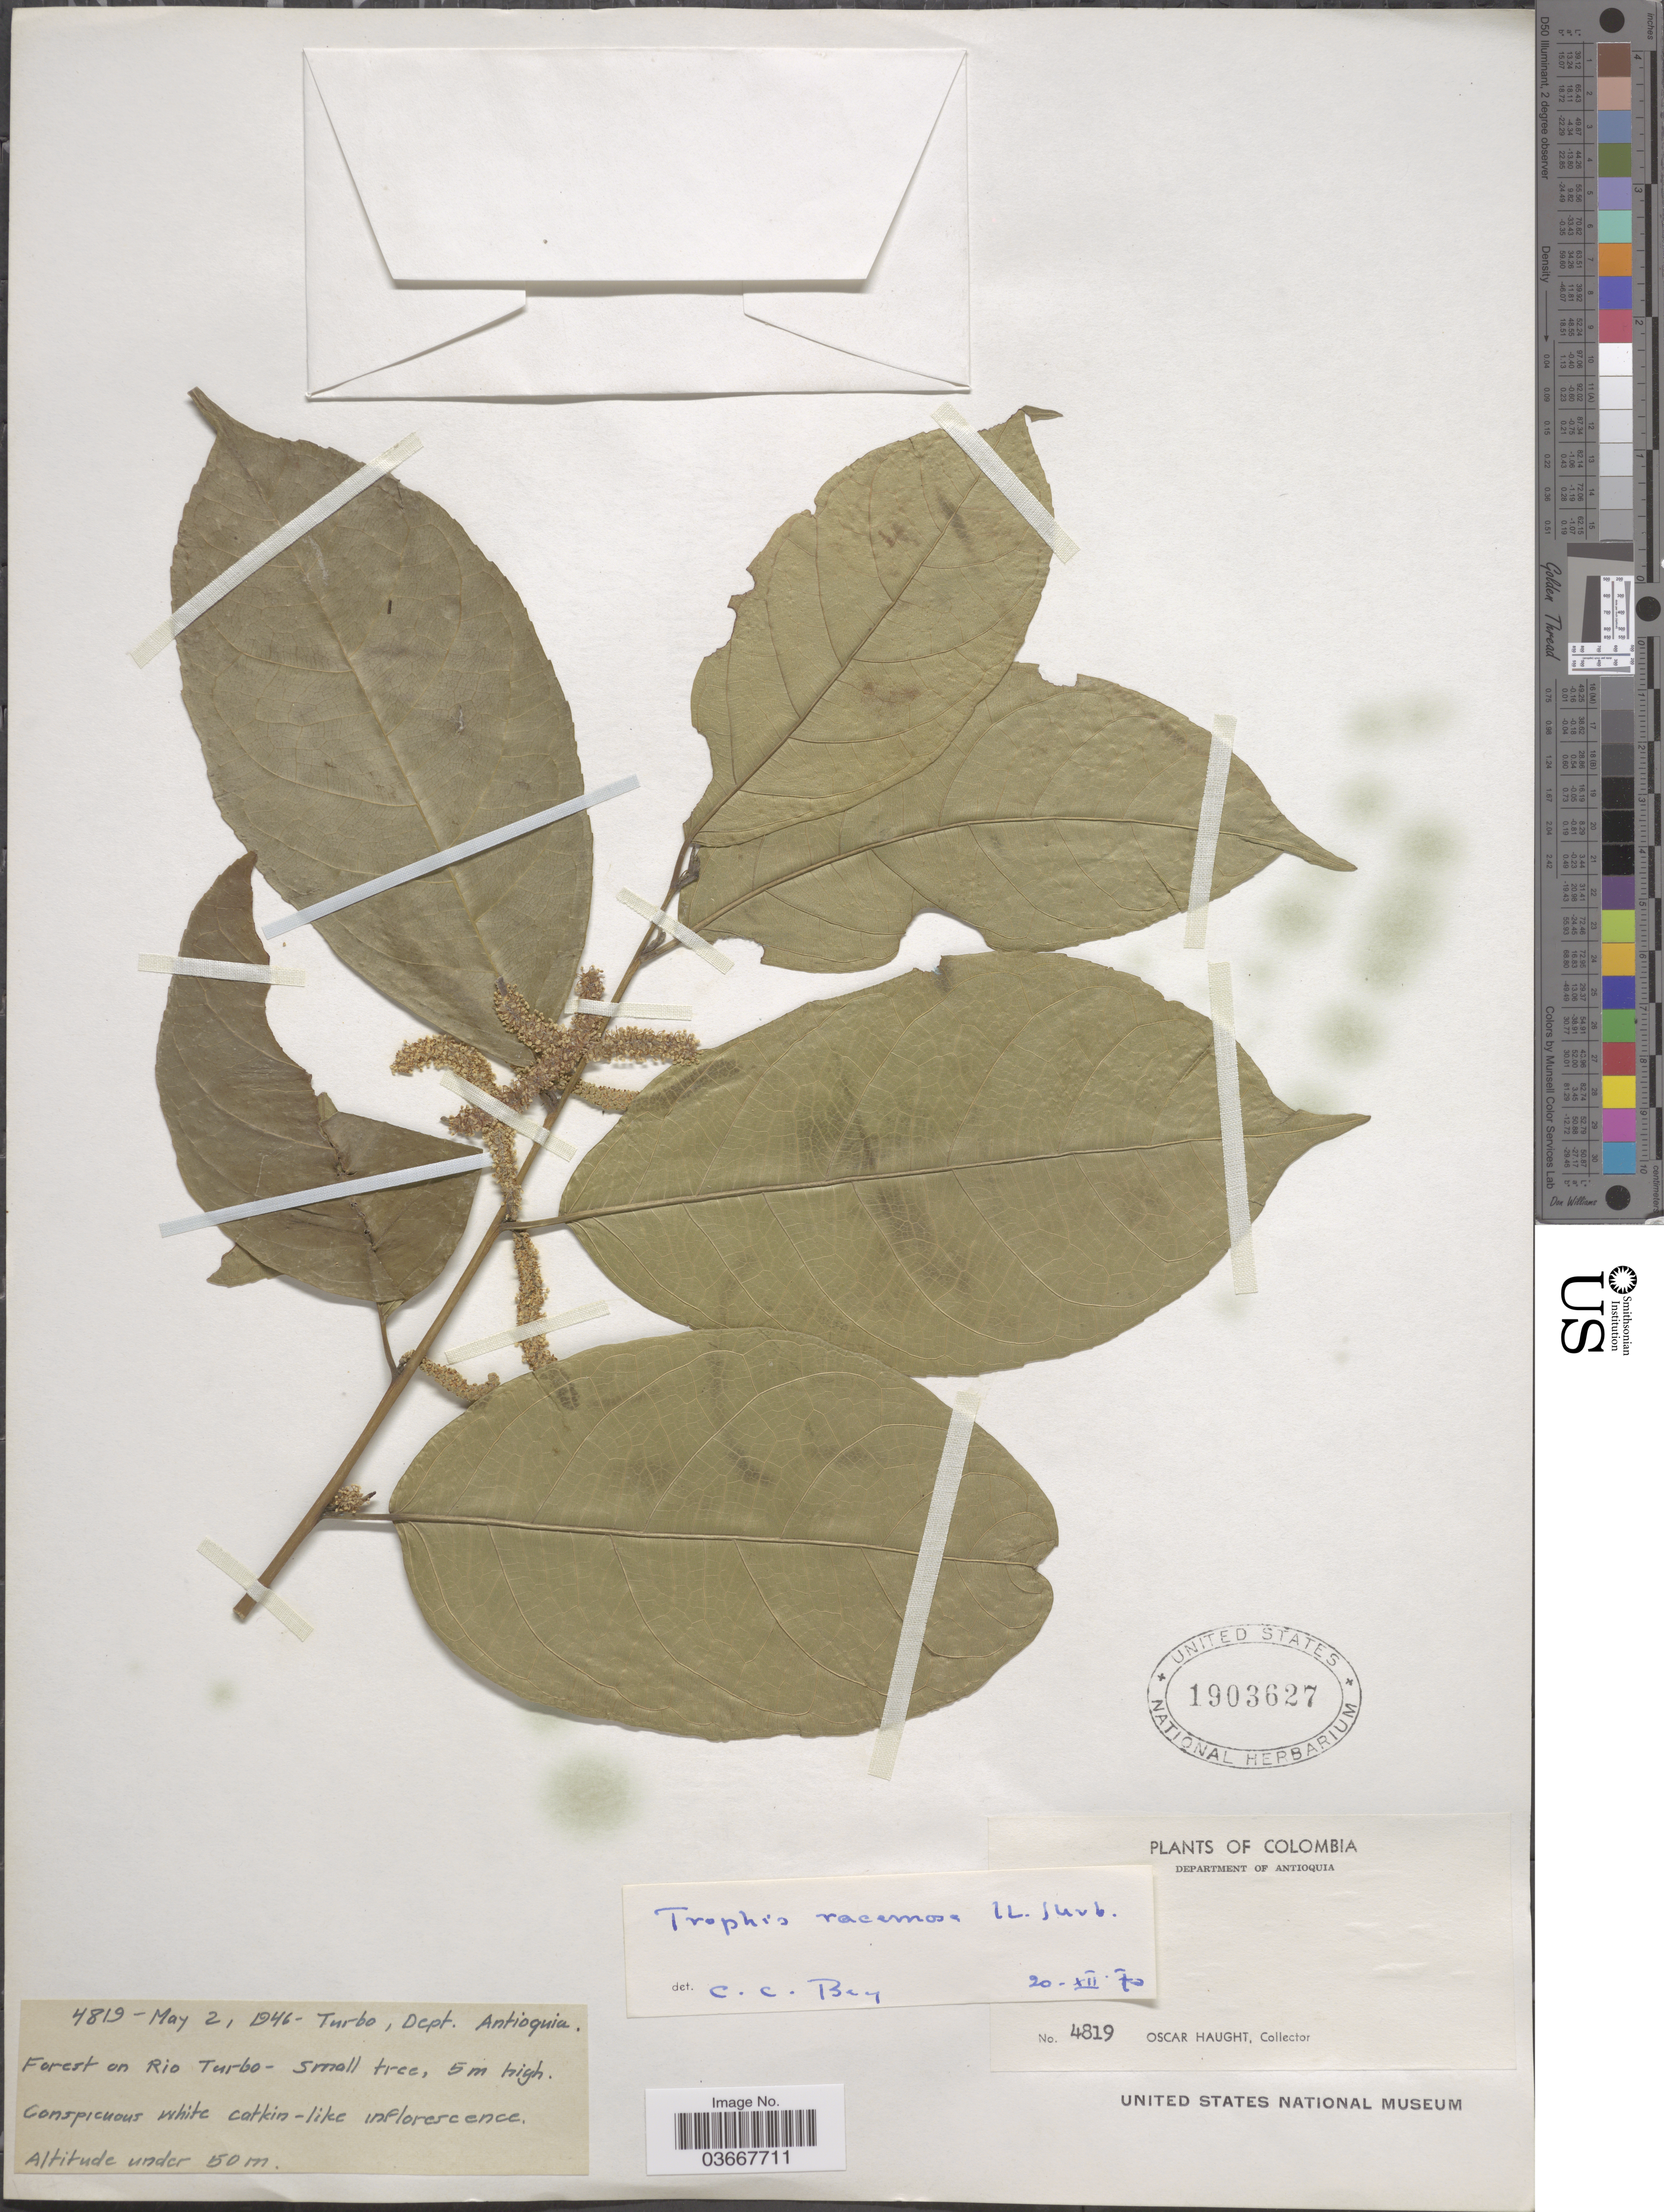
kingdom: Plantae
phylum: Tracheophyta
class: Magnoliopsida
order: Rosales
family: Moraceae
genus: Trophis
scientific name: Trophis racemosa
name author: (L.) Urb.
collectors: O. L. Haught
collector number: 4819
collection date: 1946-05-02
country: Colombia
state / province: Antioquia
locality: Turbo, Dept. Antioquia. Forest on Rio Turbo.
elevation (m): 50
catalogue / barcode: US 1903627